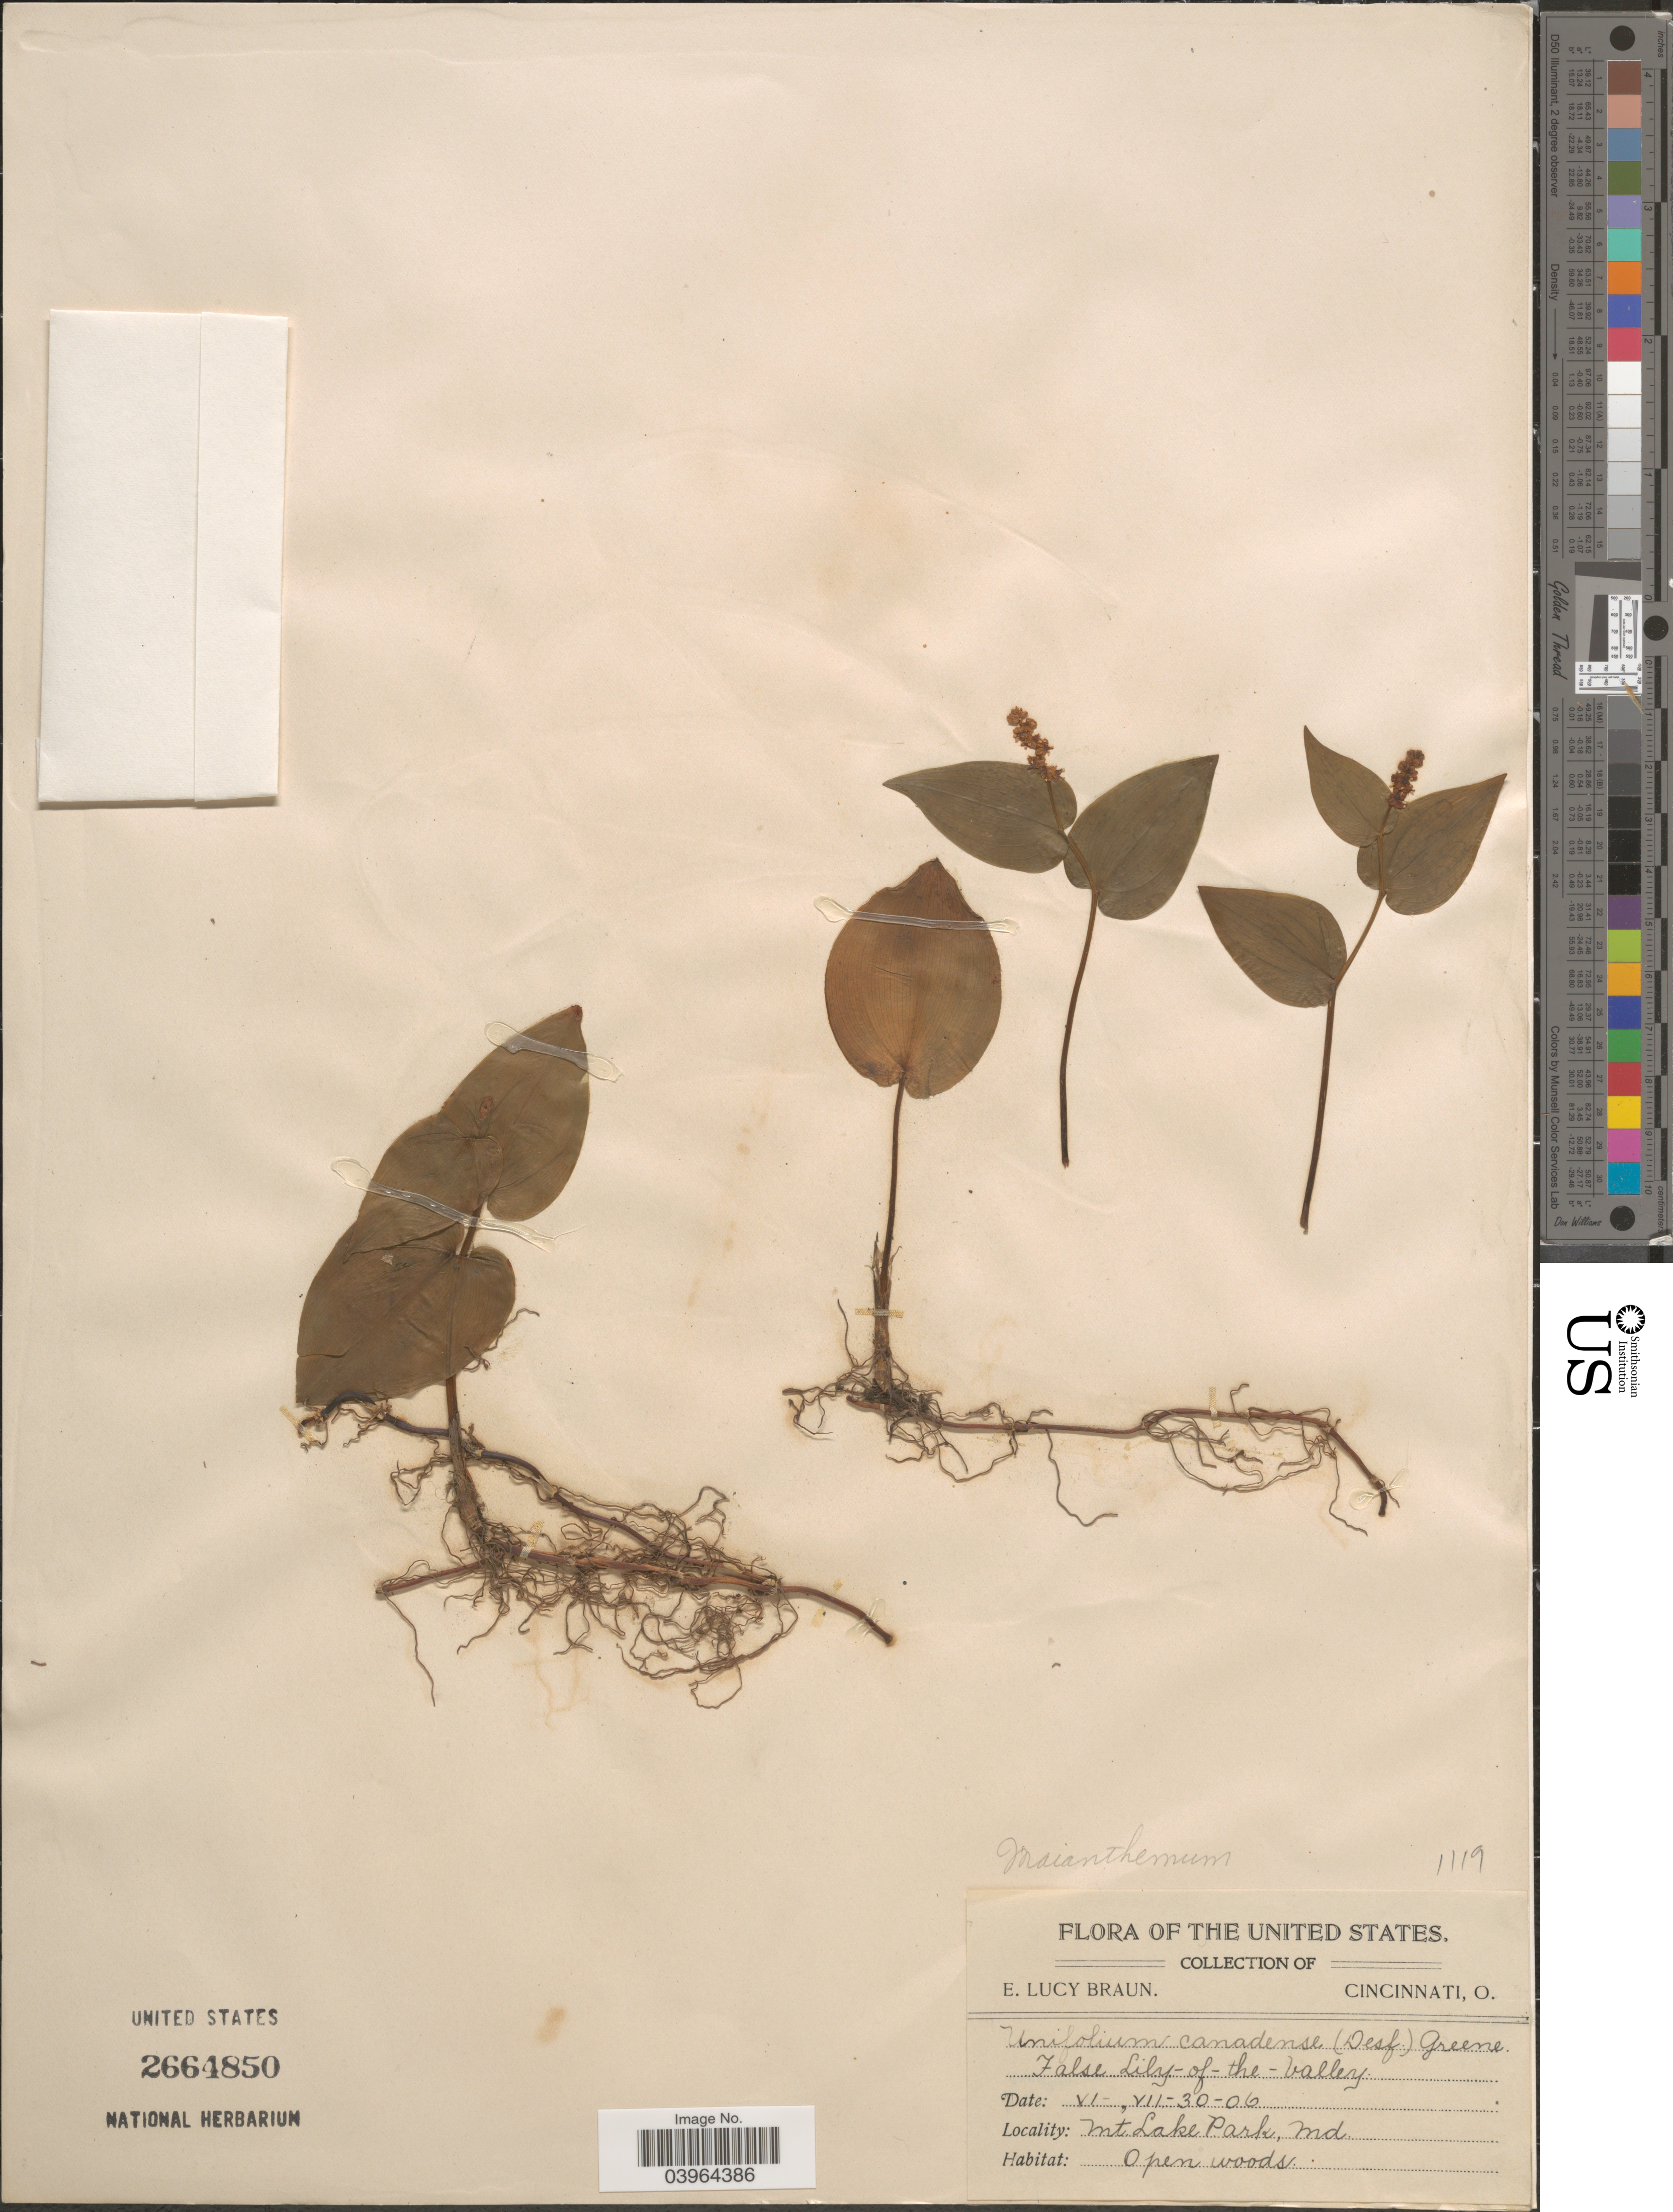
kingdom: Plantae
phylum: Tracheophyta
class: Liliopsida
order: Asparagales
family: Asparagaceae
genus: Maianthemum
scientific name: Maianthemum canadense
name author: Desf.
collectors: E. L. Braun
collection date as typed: Transcribed d/m/y: 30/6/6 to 30/7/6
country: United States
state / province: Maryland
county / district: Garrett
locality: Mt. Lake Park.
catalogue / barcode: US 2664850